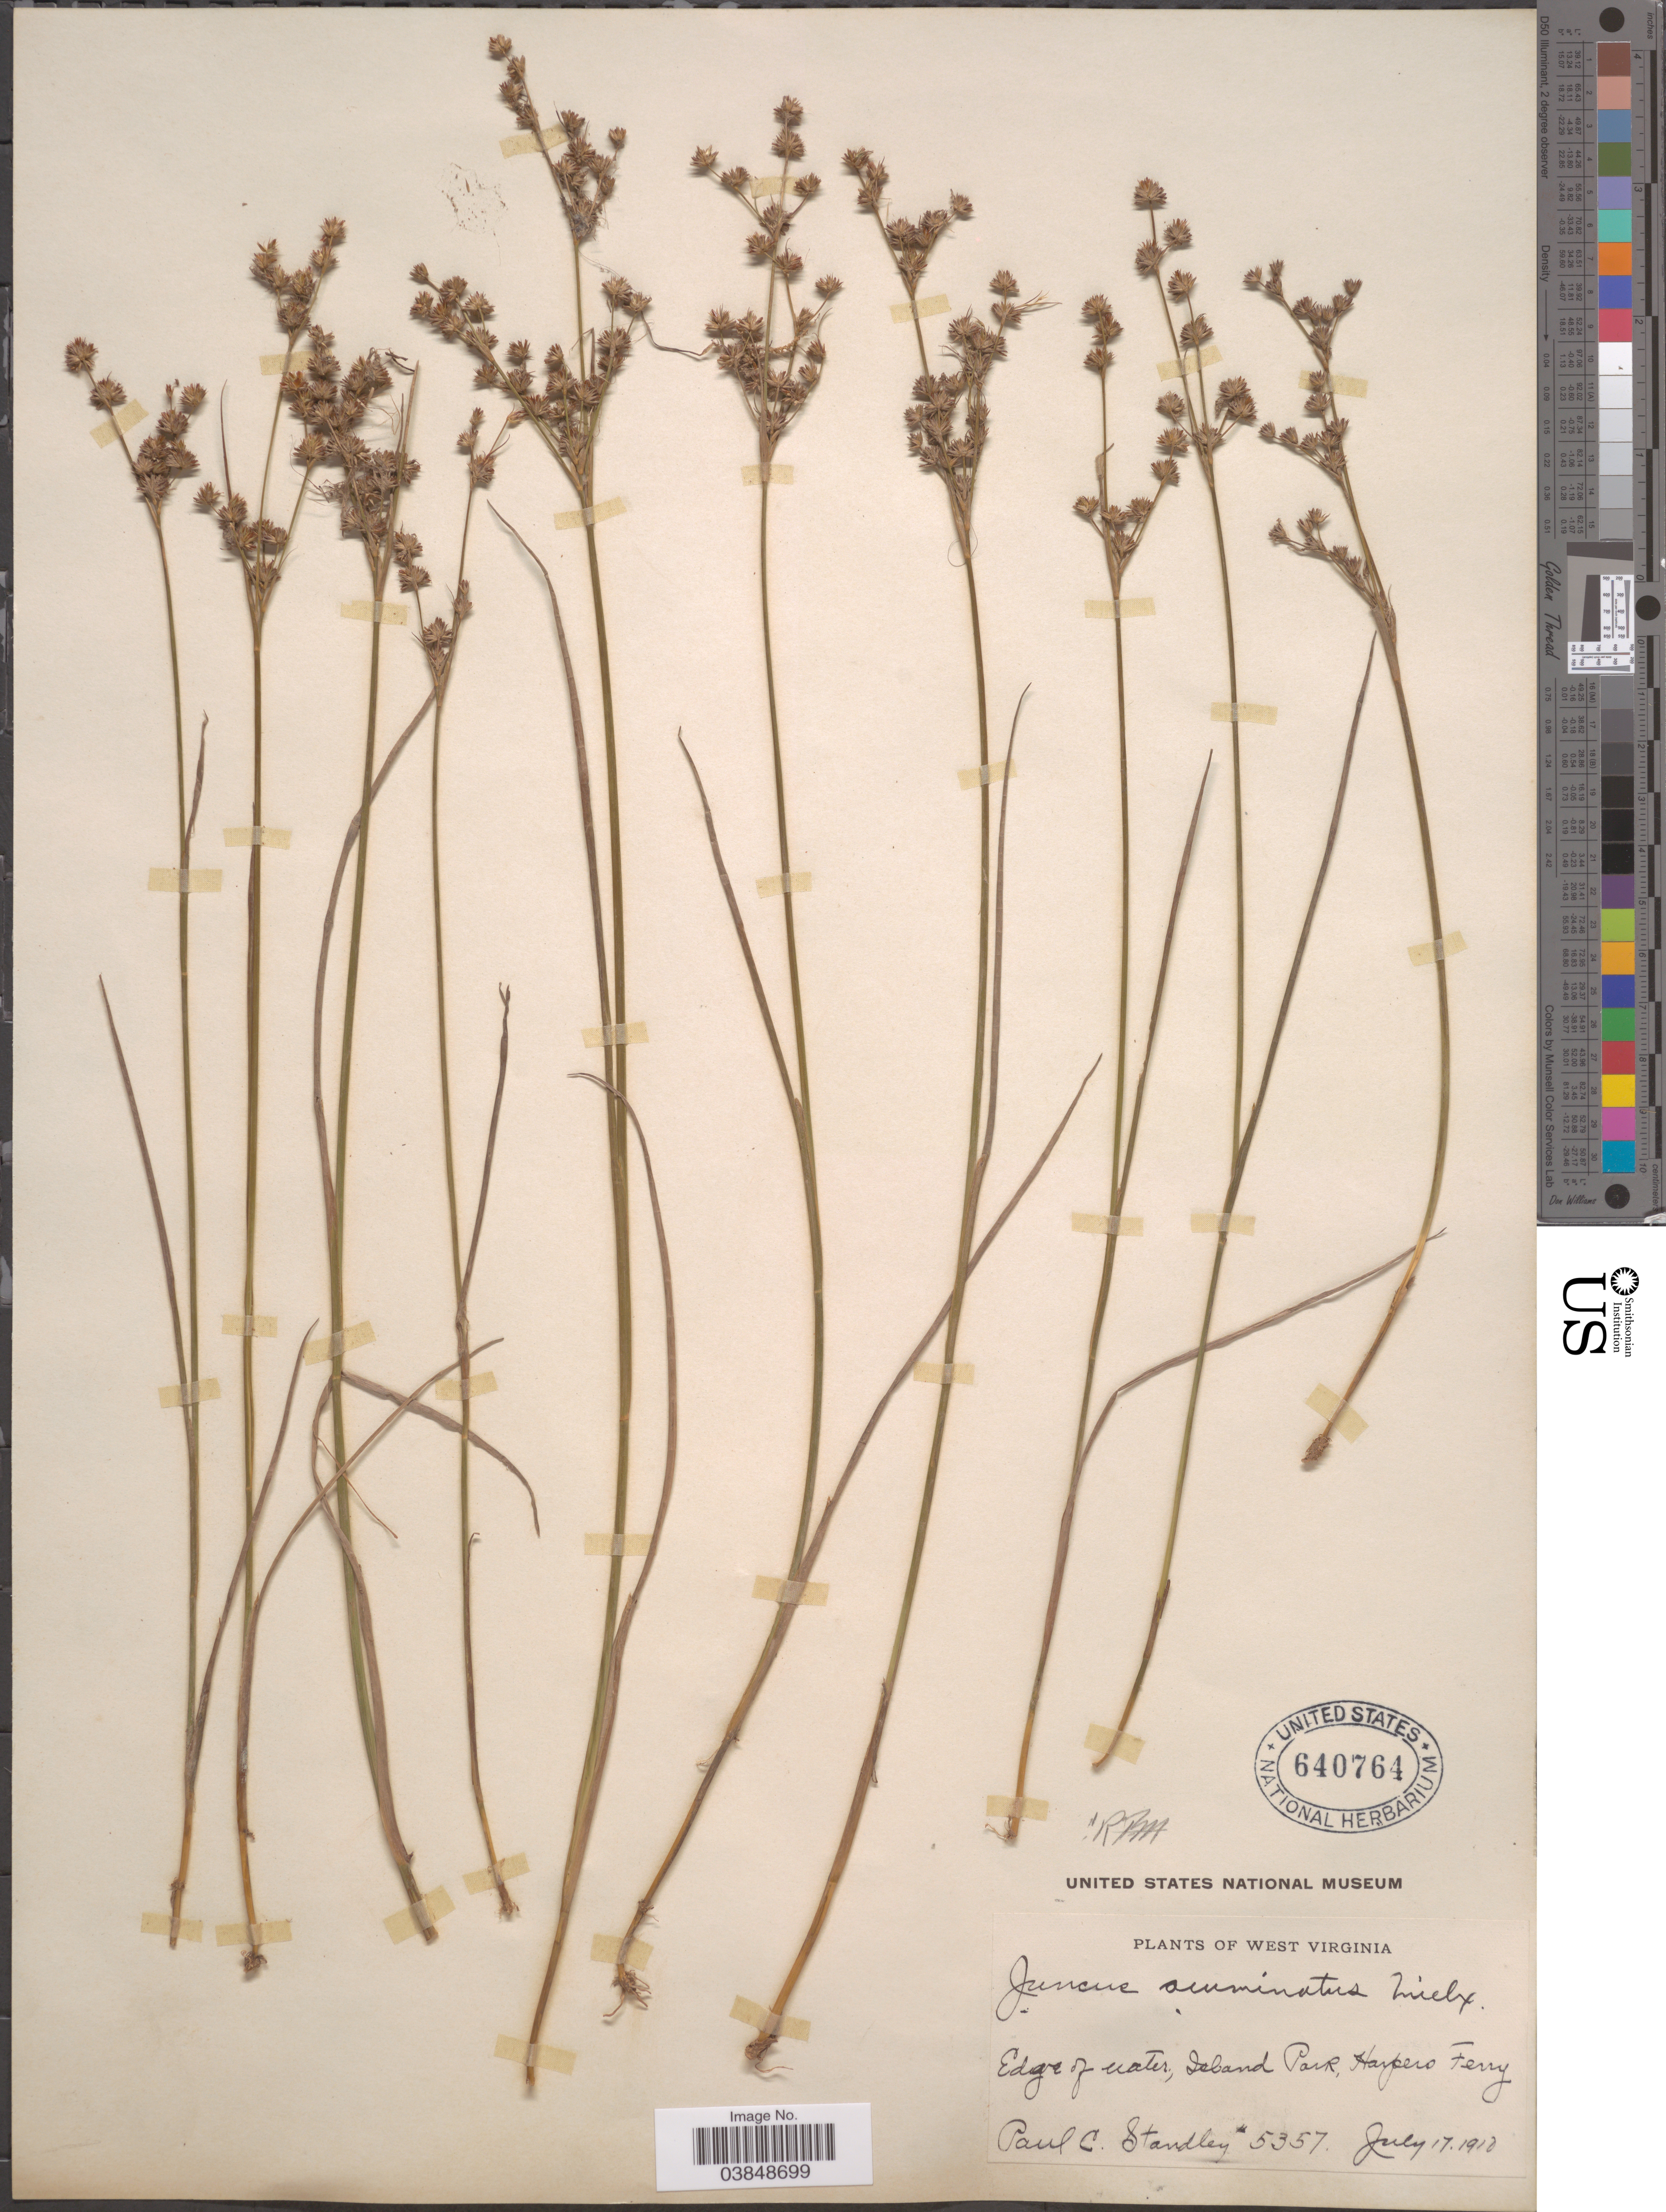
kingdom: Plantae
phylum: Tracheophyta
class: Liliopsida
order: Poales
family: Juncaceae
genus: Juncus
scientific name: Juncus acuminatus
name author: Michx.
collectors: P. C. Standley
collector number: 5357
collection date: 1910-07-17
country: United States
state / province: West Virginia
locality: Edge of water, Island Park, Harpers Ferry.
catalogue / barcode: US 640764